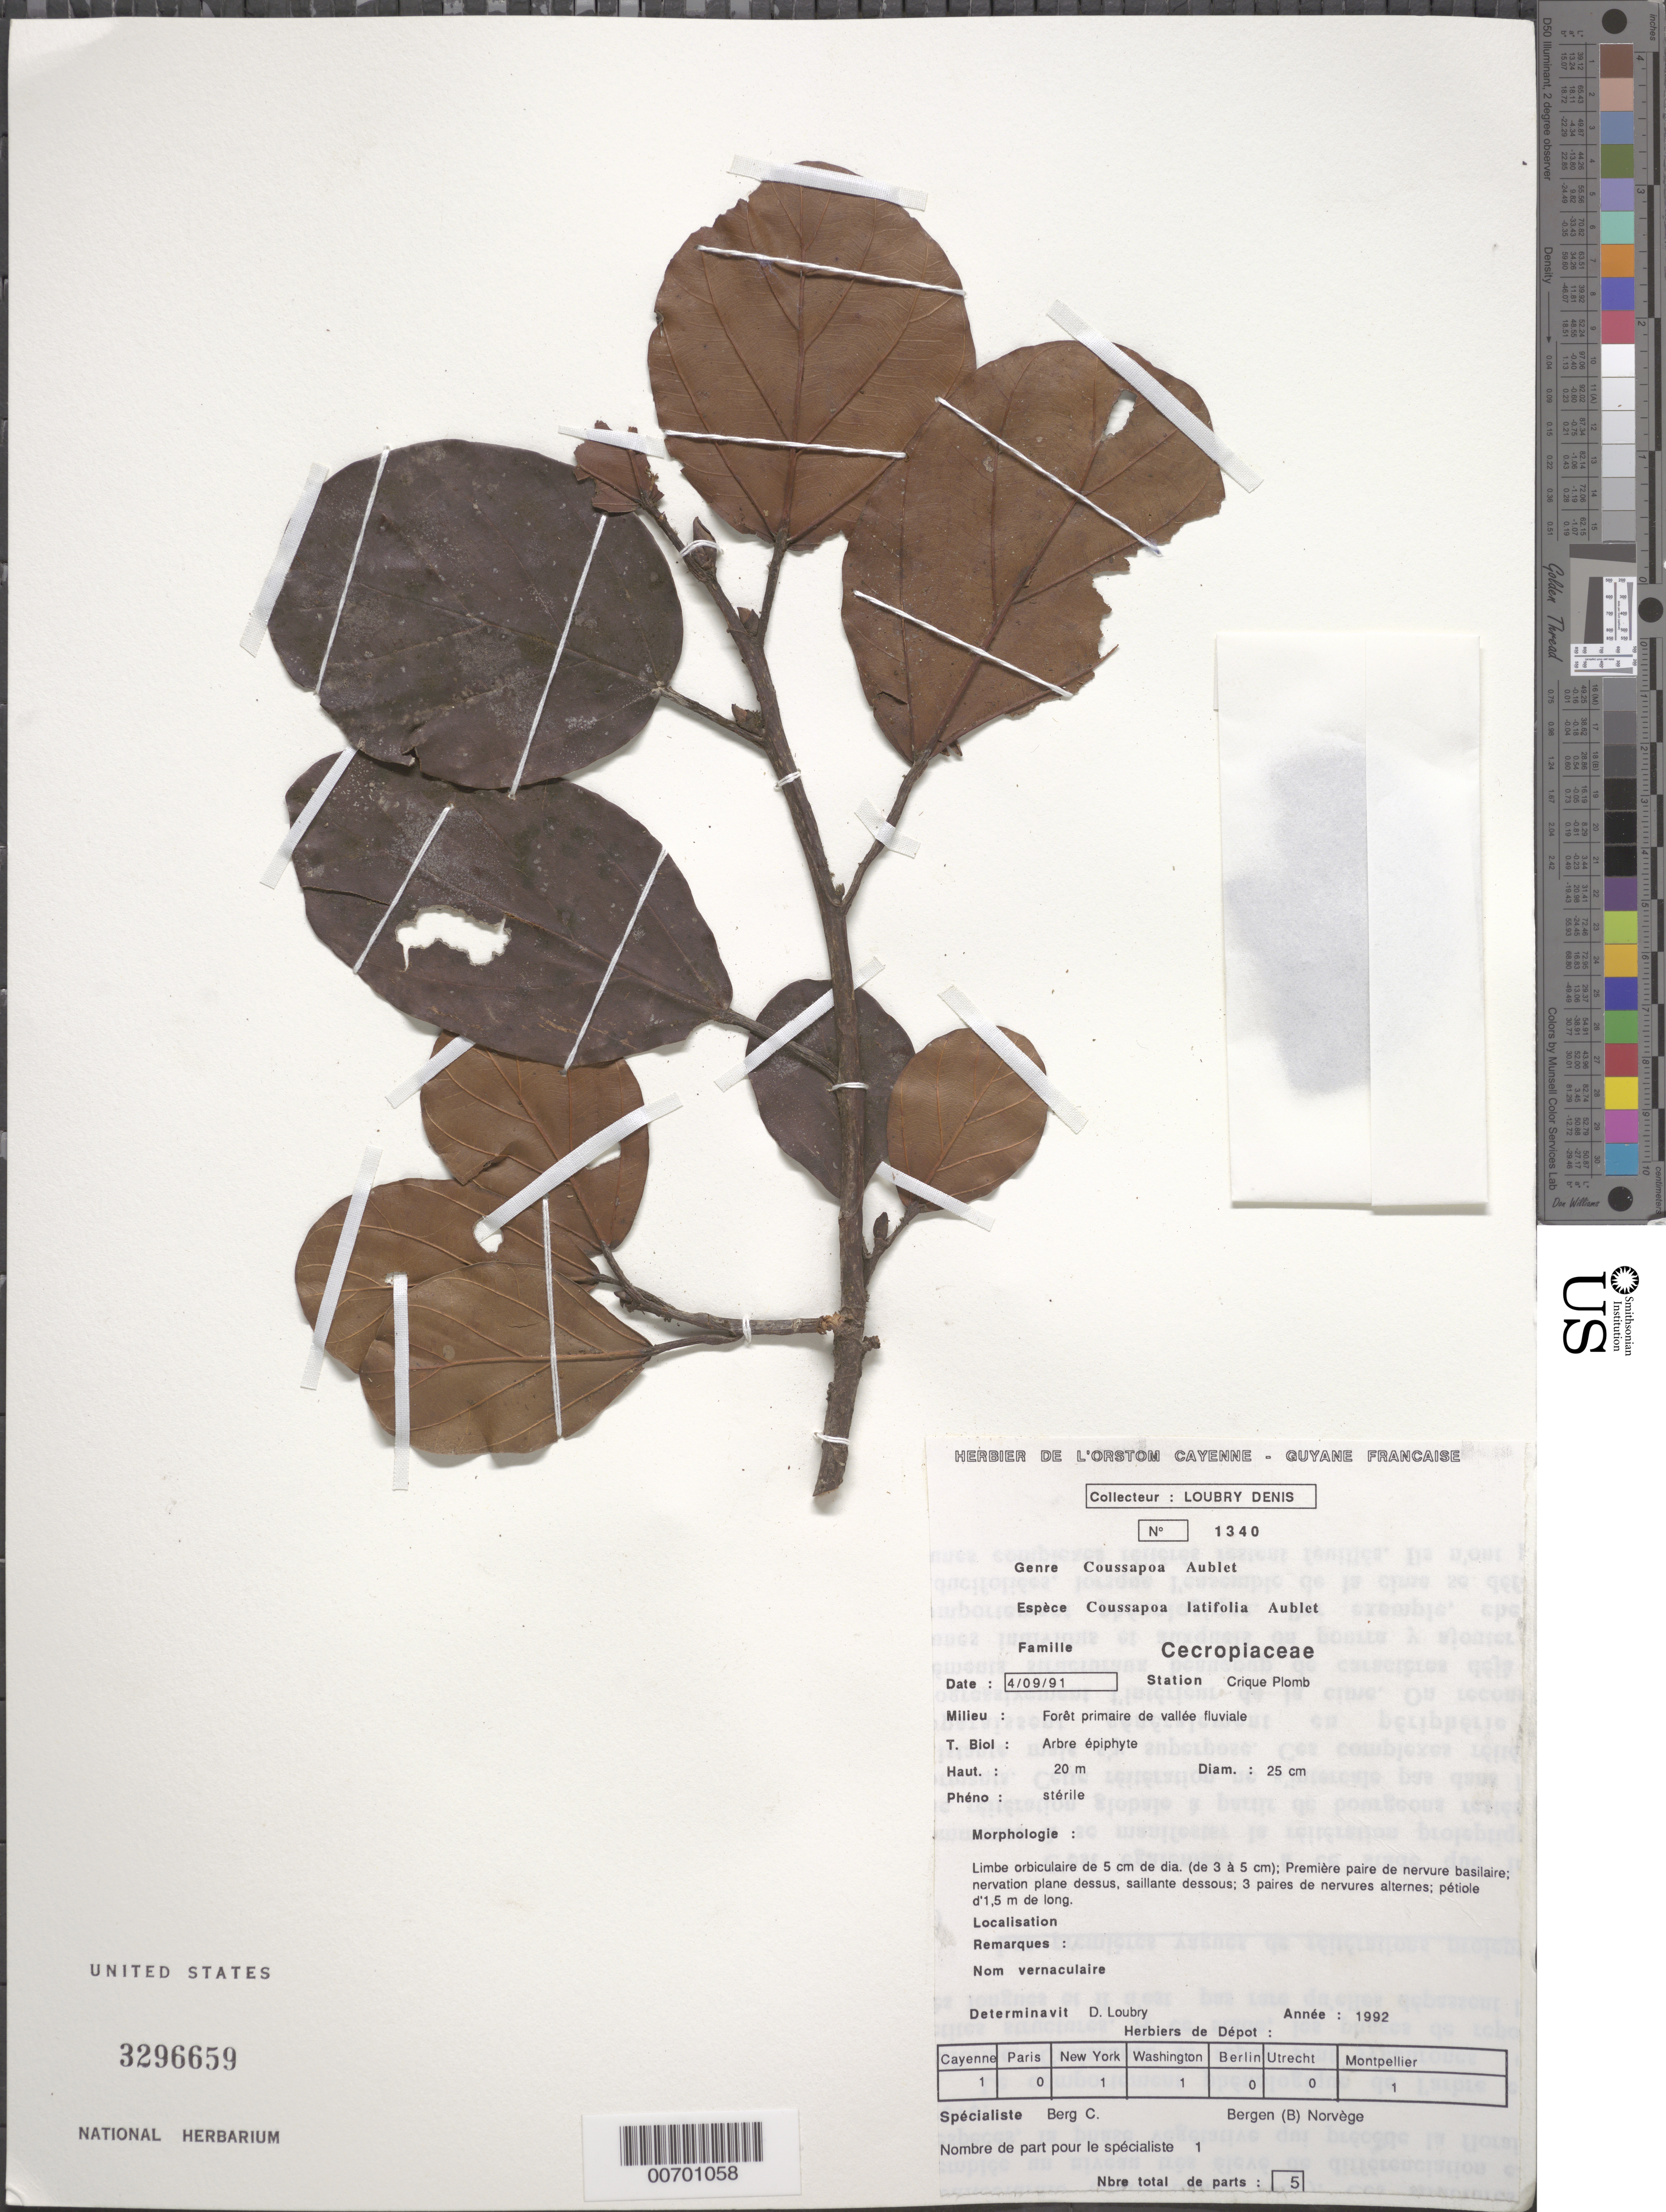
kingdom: Plantae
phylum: Tracheophyta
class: Magnoliopsida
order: Rosales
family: Urticaceae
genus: Coussapoa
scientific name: Coussapoa latifolia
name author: Aubl.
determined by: Loubry, D.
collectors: D. Loubry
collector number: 1340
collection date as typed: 4-Sep-91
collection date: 1991-09-04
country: French Guiana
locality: Crique Plomb, Bassin du Sinnamary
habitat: Primary forest of valley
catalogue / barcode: US 3296659